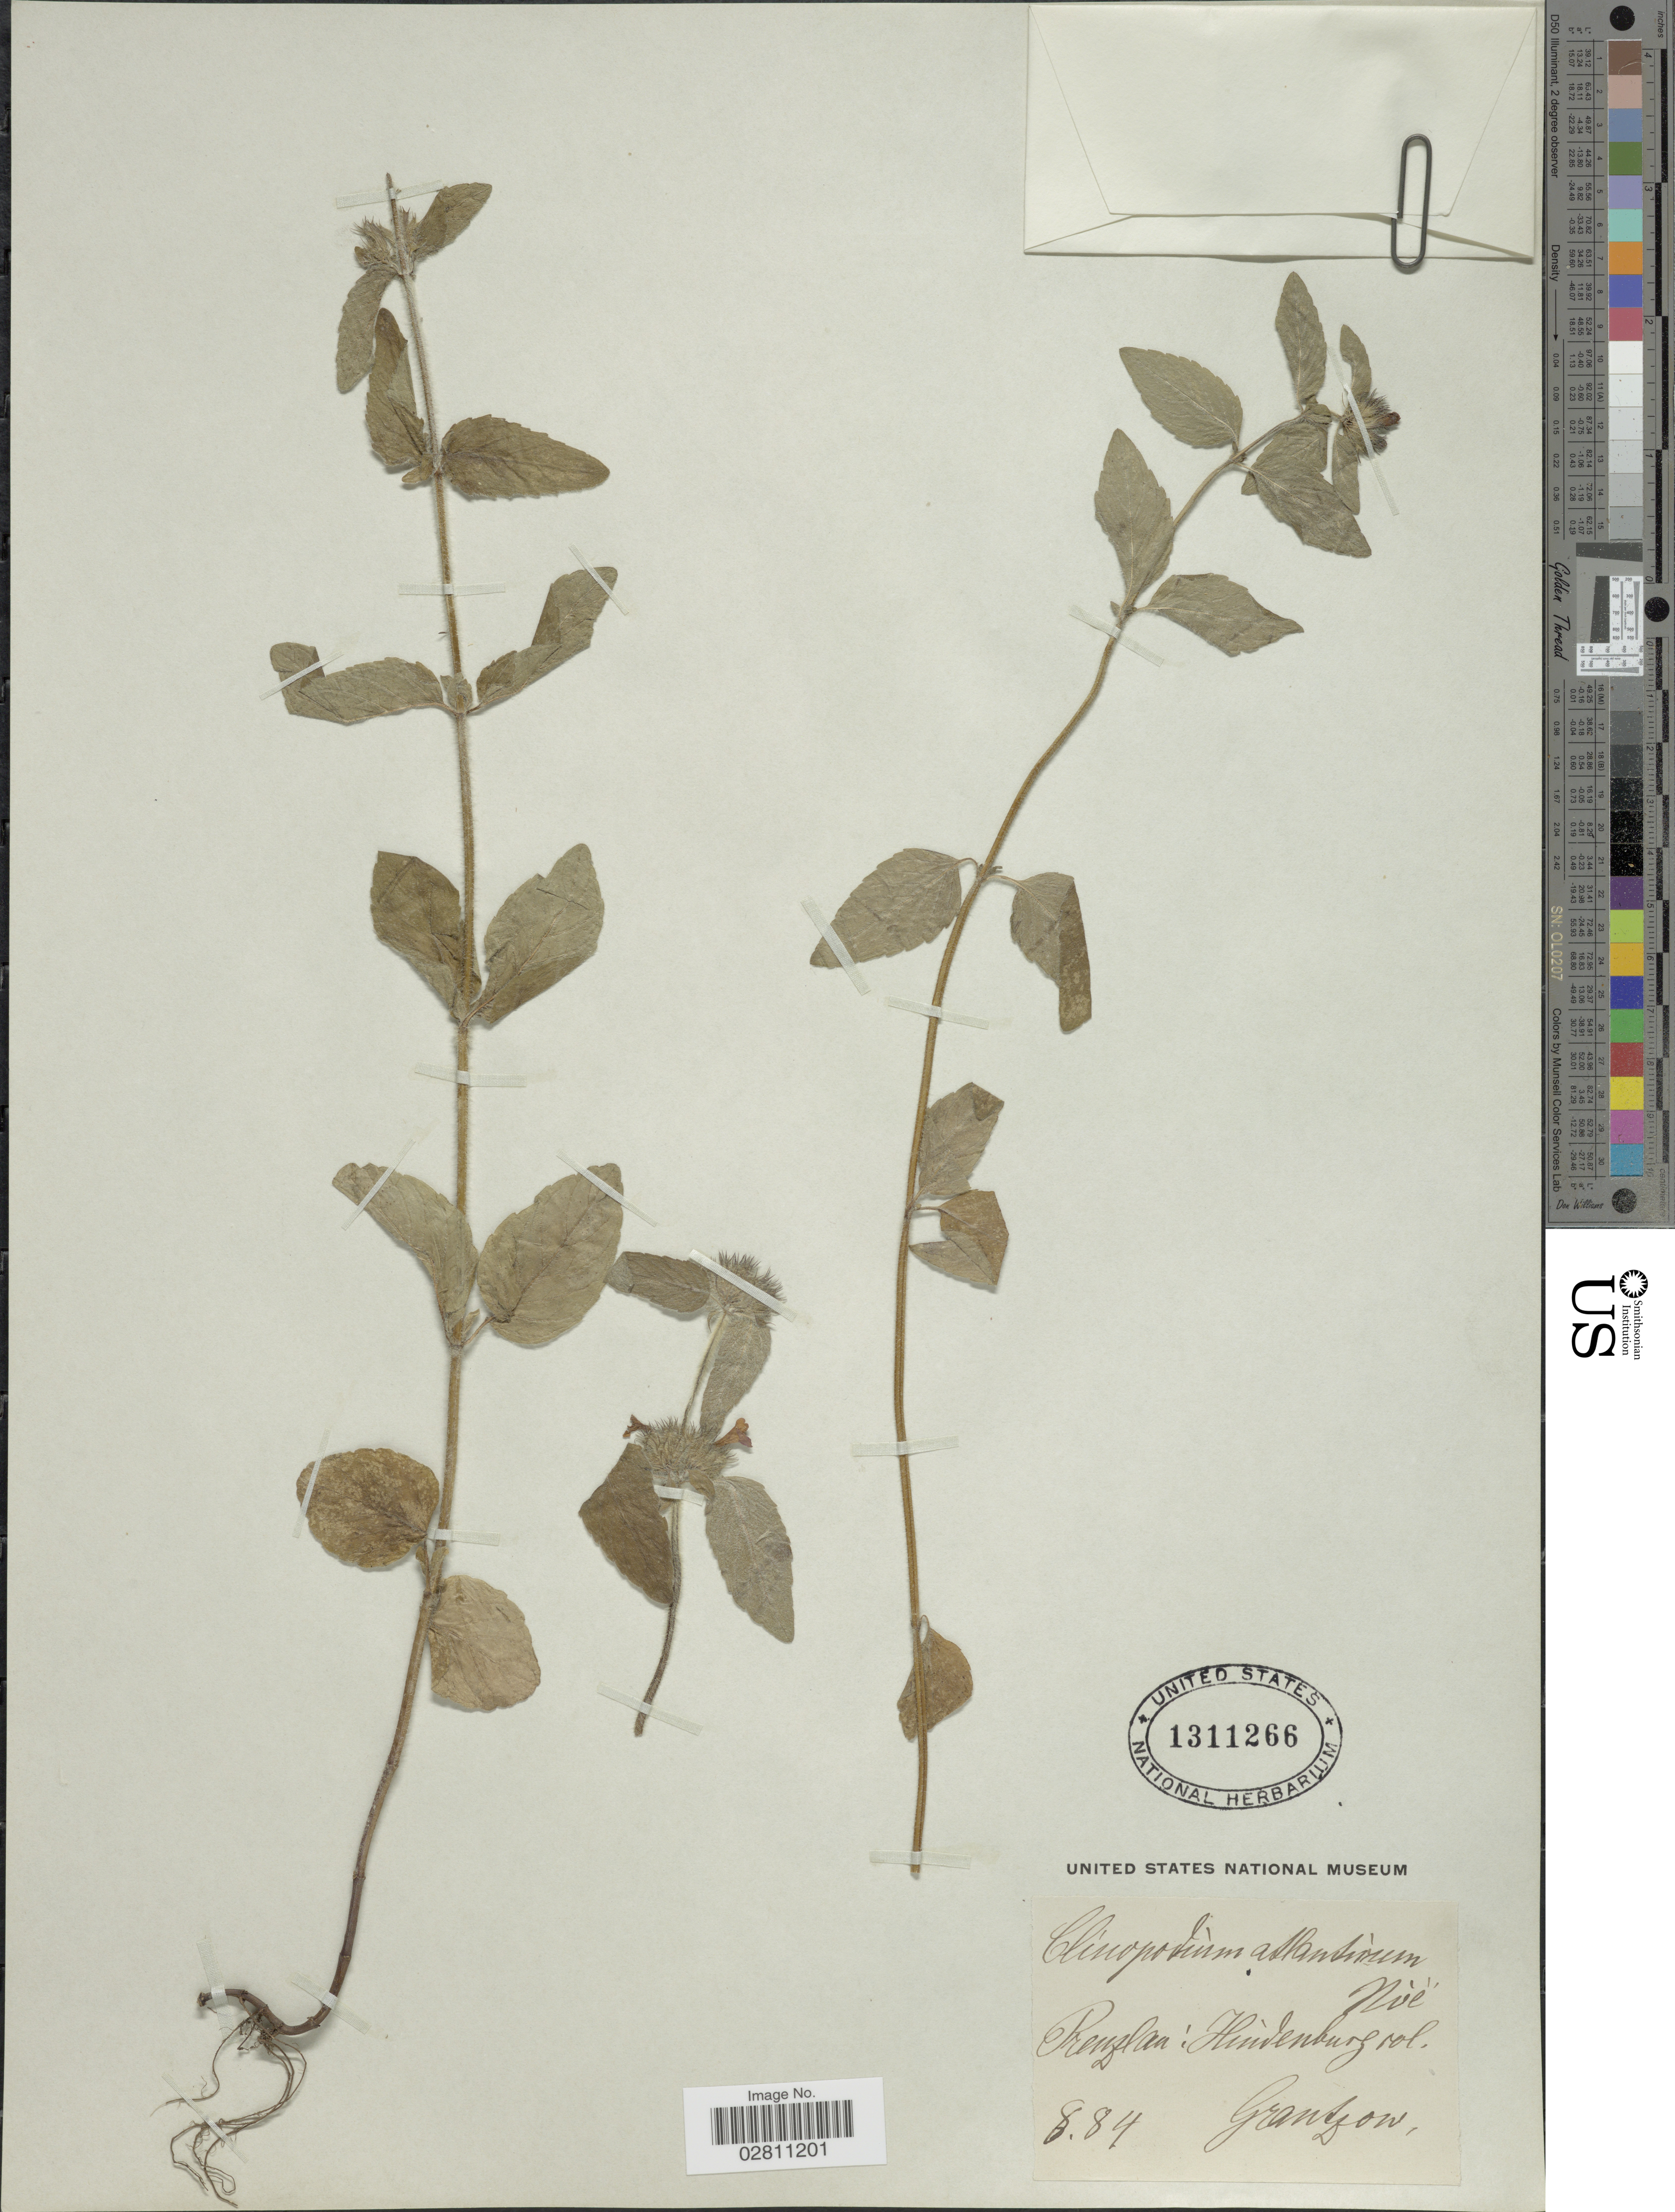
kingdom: Plantae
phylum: Tracheophyta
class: Magnoliopsida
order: Lamiales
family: Lamiaceae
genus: Clinopodium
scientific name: Clinopodium vulgare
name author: L.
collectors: Grantzow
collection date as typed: Transcribed d/m/y: /8/84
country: Germany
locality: Prenzlau: Hindenburg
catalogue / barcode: US 1311266